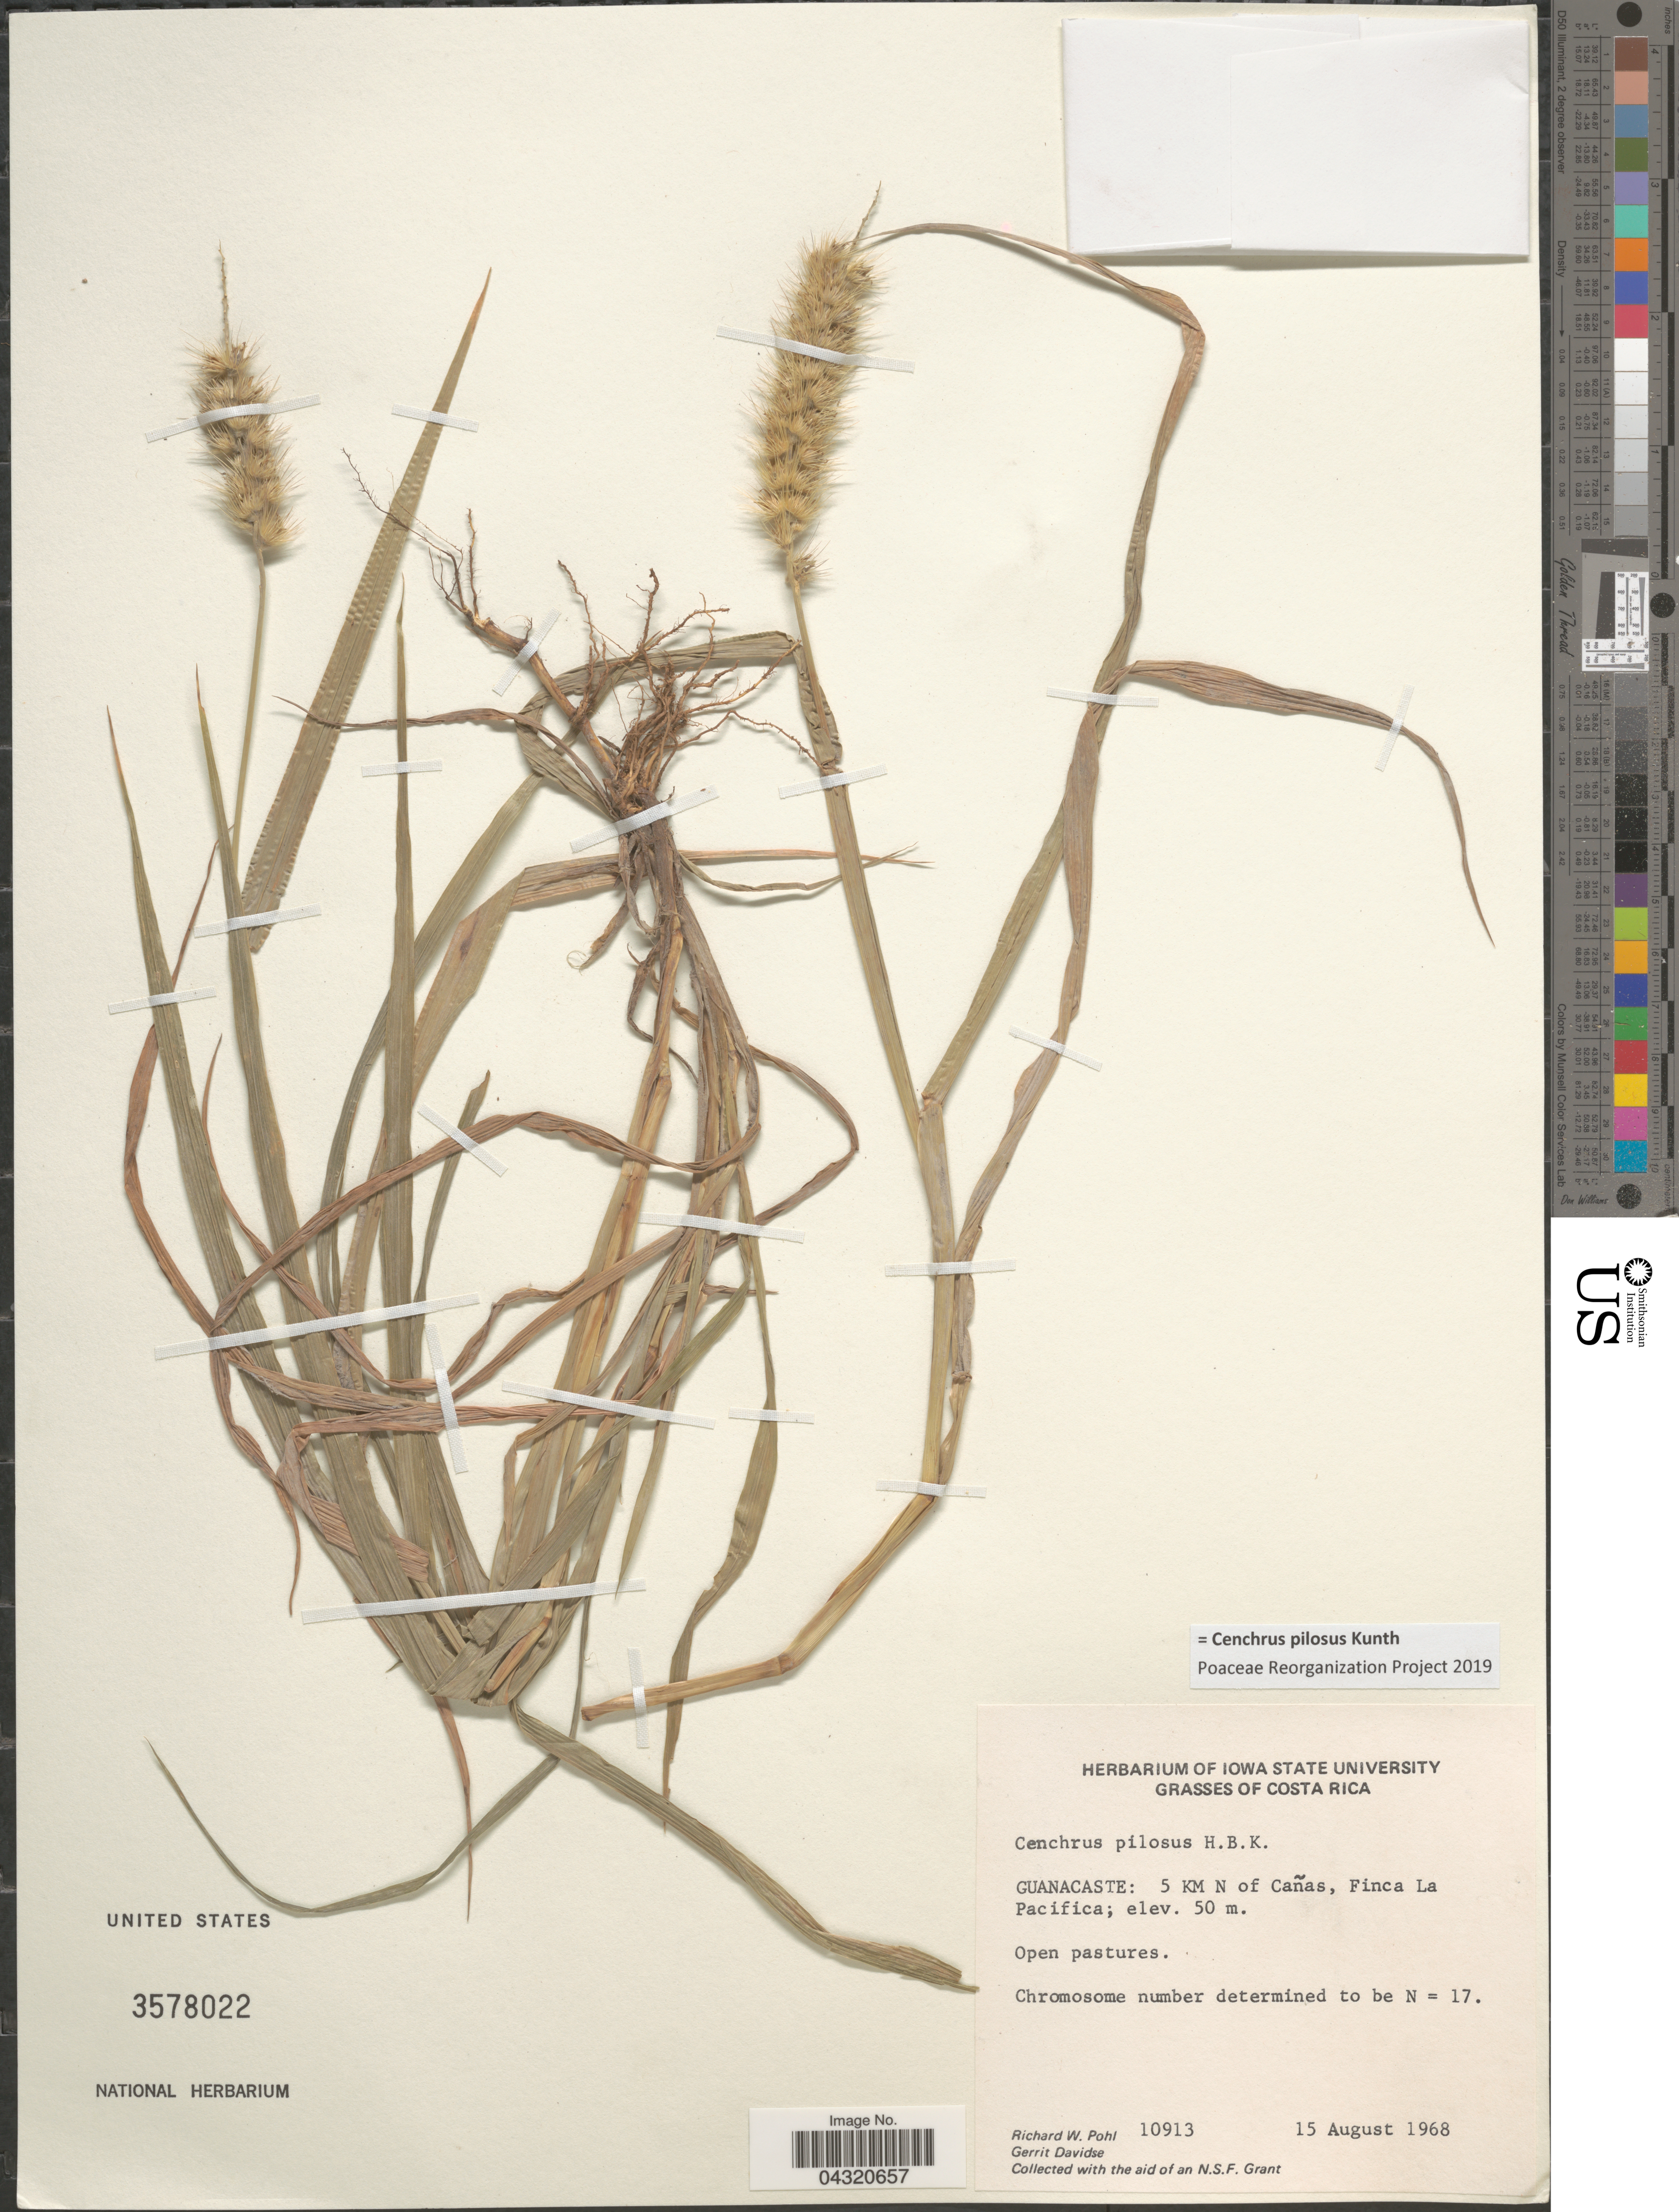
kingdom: Plantae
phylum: Tracheophyta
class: Liliopsida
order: Poales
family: Poaceae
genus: Cenchrus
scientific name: Cenchrus pilosus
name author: Kunth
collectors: R. W. Pohl & G. Davidse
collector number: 10913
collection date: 1968-08-15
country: Costa Rica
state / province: Guanacaste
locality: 5 KM N of Cañas, Finca La Pacifica.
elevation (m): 50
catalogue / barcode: US 3578022